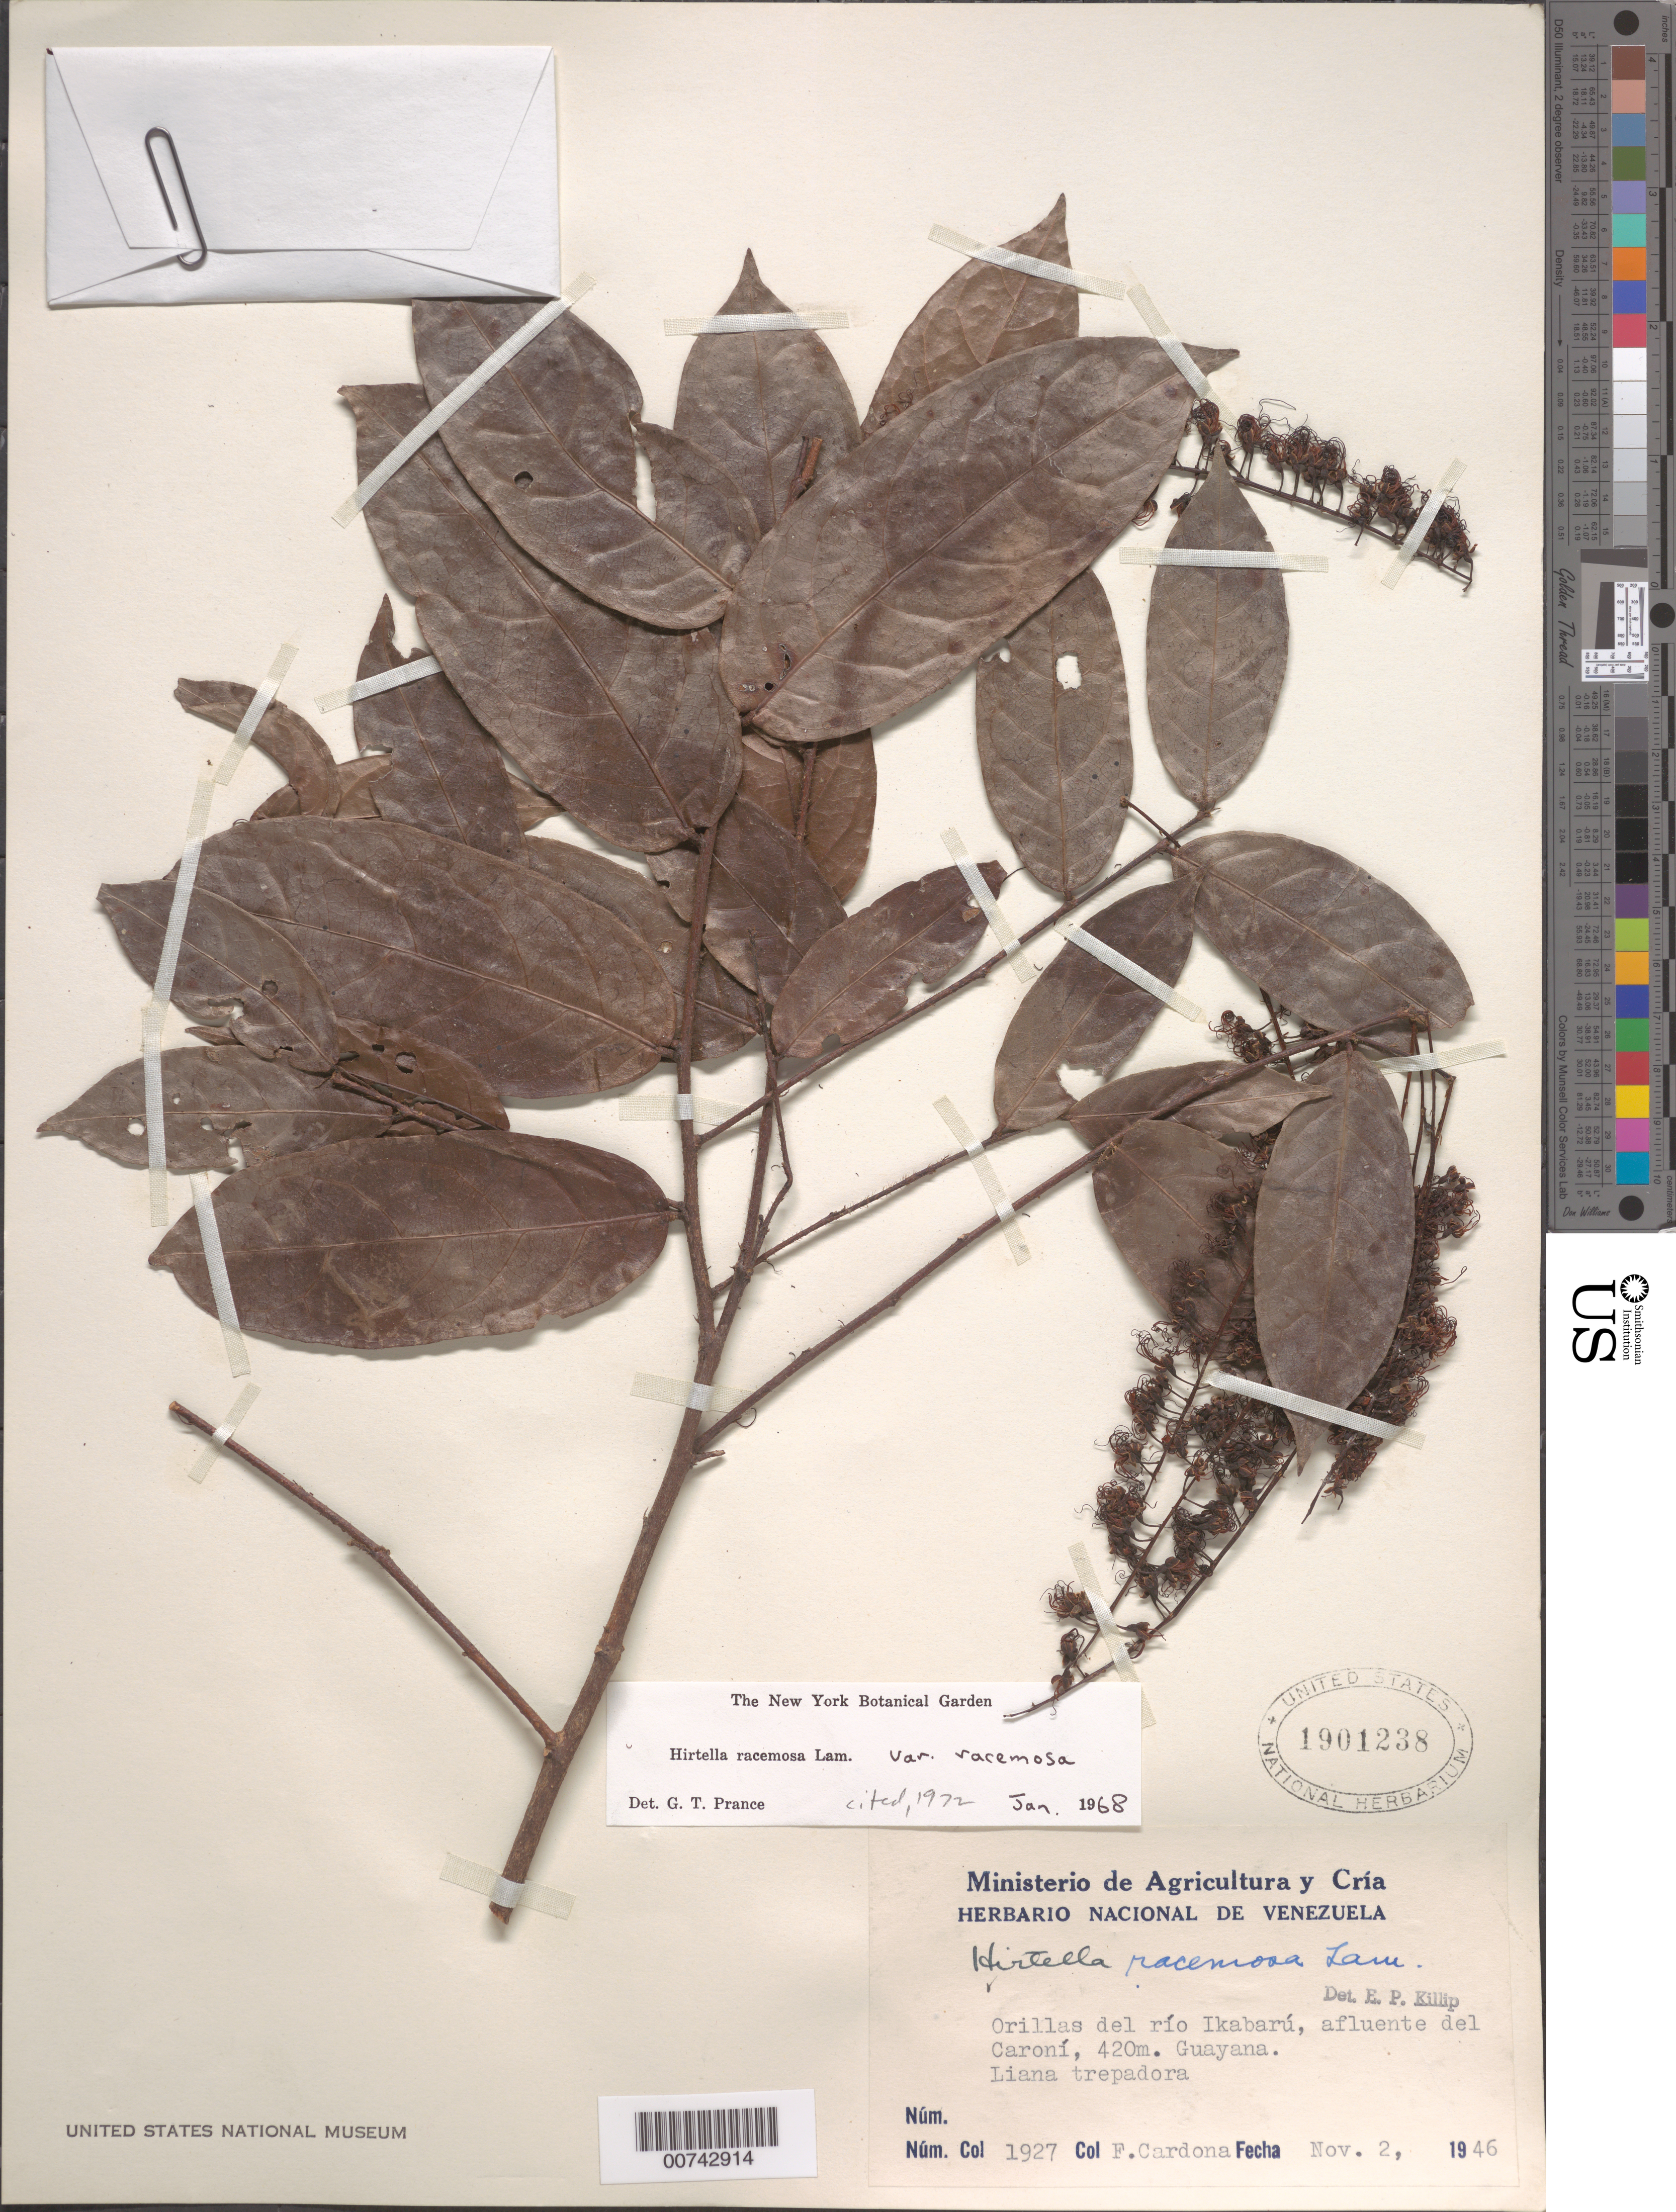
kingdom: Plantae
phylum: Tracheophyta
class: Magnoliopsida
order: Malpighiales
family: Chrysobalanaceae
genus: Hirtella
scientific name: Hirtella racemosa var. racemosa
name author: Lam.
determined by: Prance, G. T.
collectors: F. Cardona Puig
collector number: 1927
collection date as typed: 2-Nov-46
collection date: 1946-11-02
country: Venezuela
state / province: Bolívar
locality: Río Ikabaru, afluente del Caroní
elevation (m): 420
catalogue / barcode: US 1901238